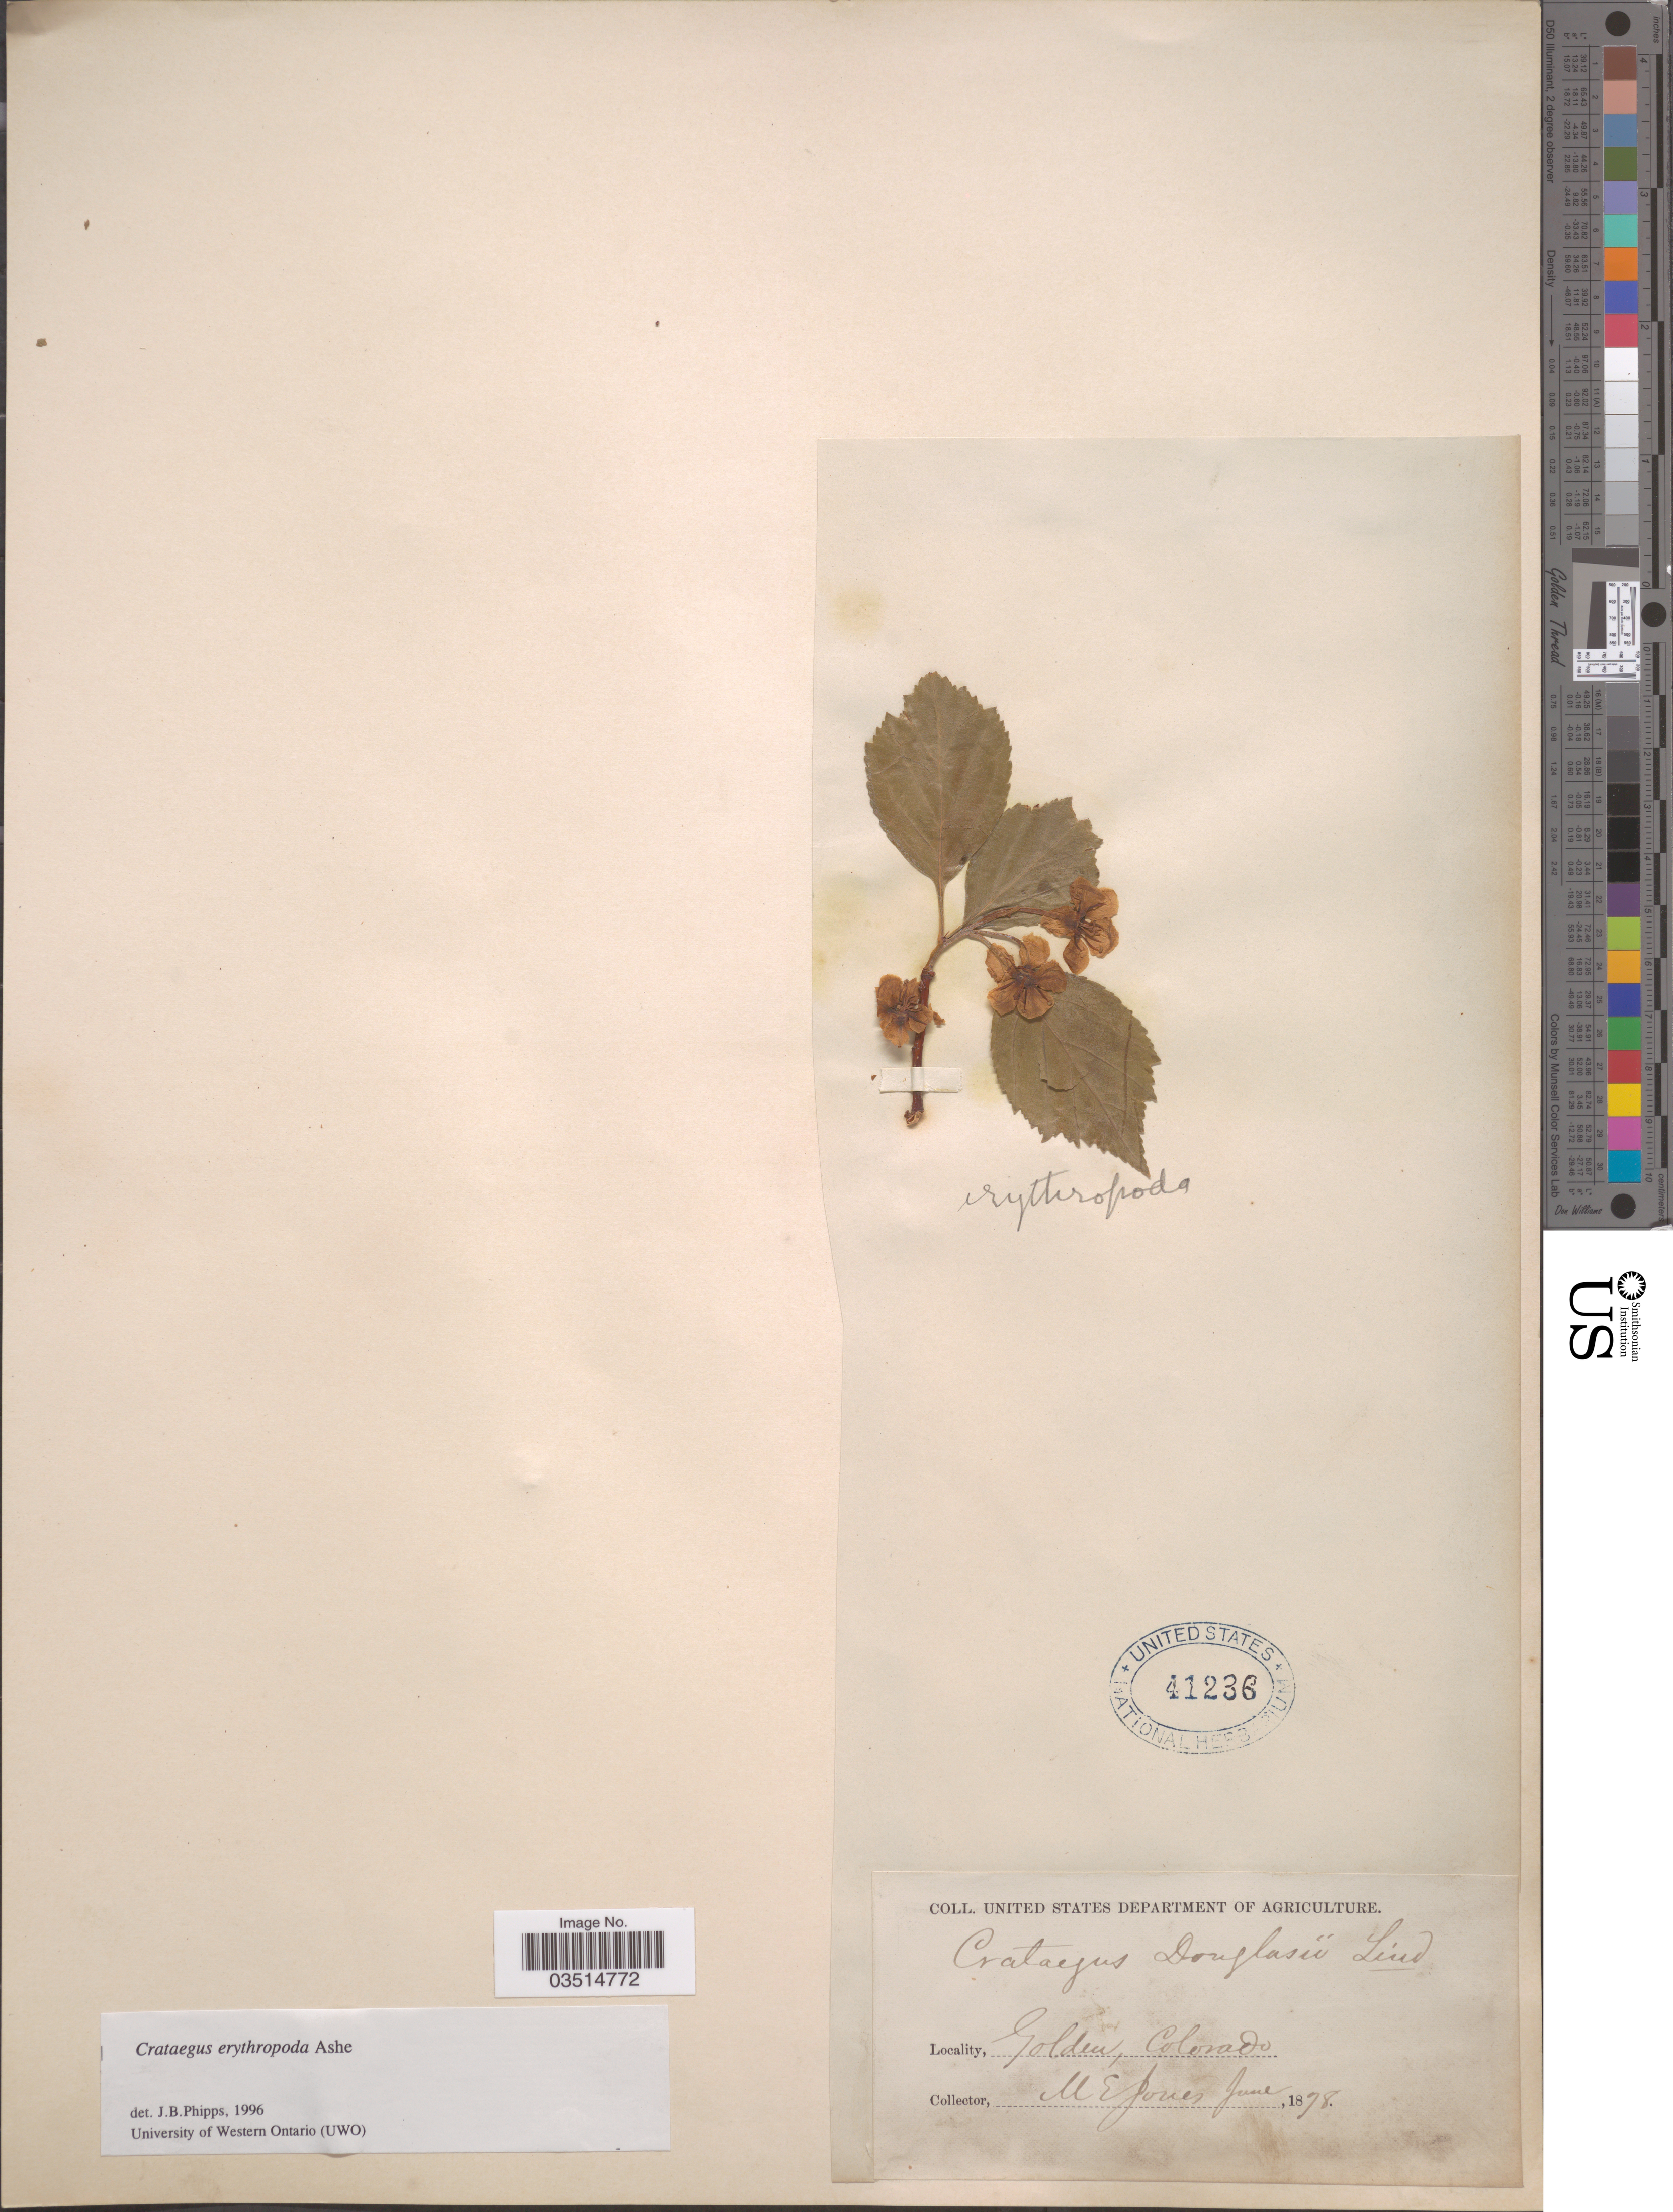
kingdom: Plantae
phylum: Tracheophyta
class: Magnoliopsida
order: Rosales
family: Rosaceae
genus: Crataegus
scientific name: Crataegus erythropoda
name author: Ashe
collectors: M. E. Jones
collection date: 1878-06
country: United States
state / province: Colorado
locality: Golden.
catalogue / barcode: US 41236